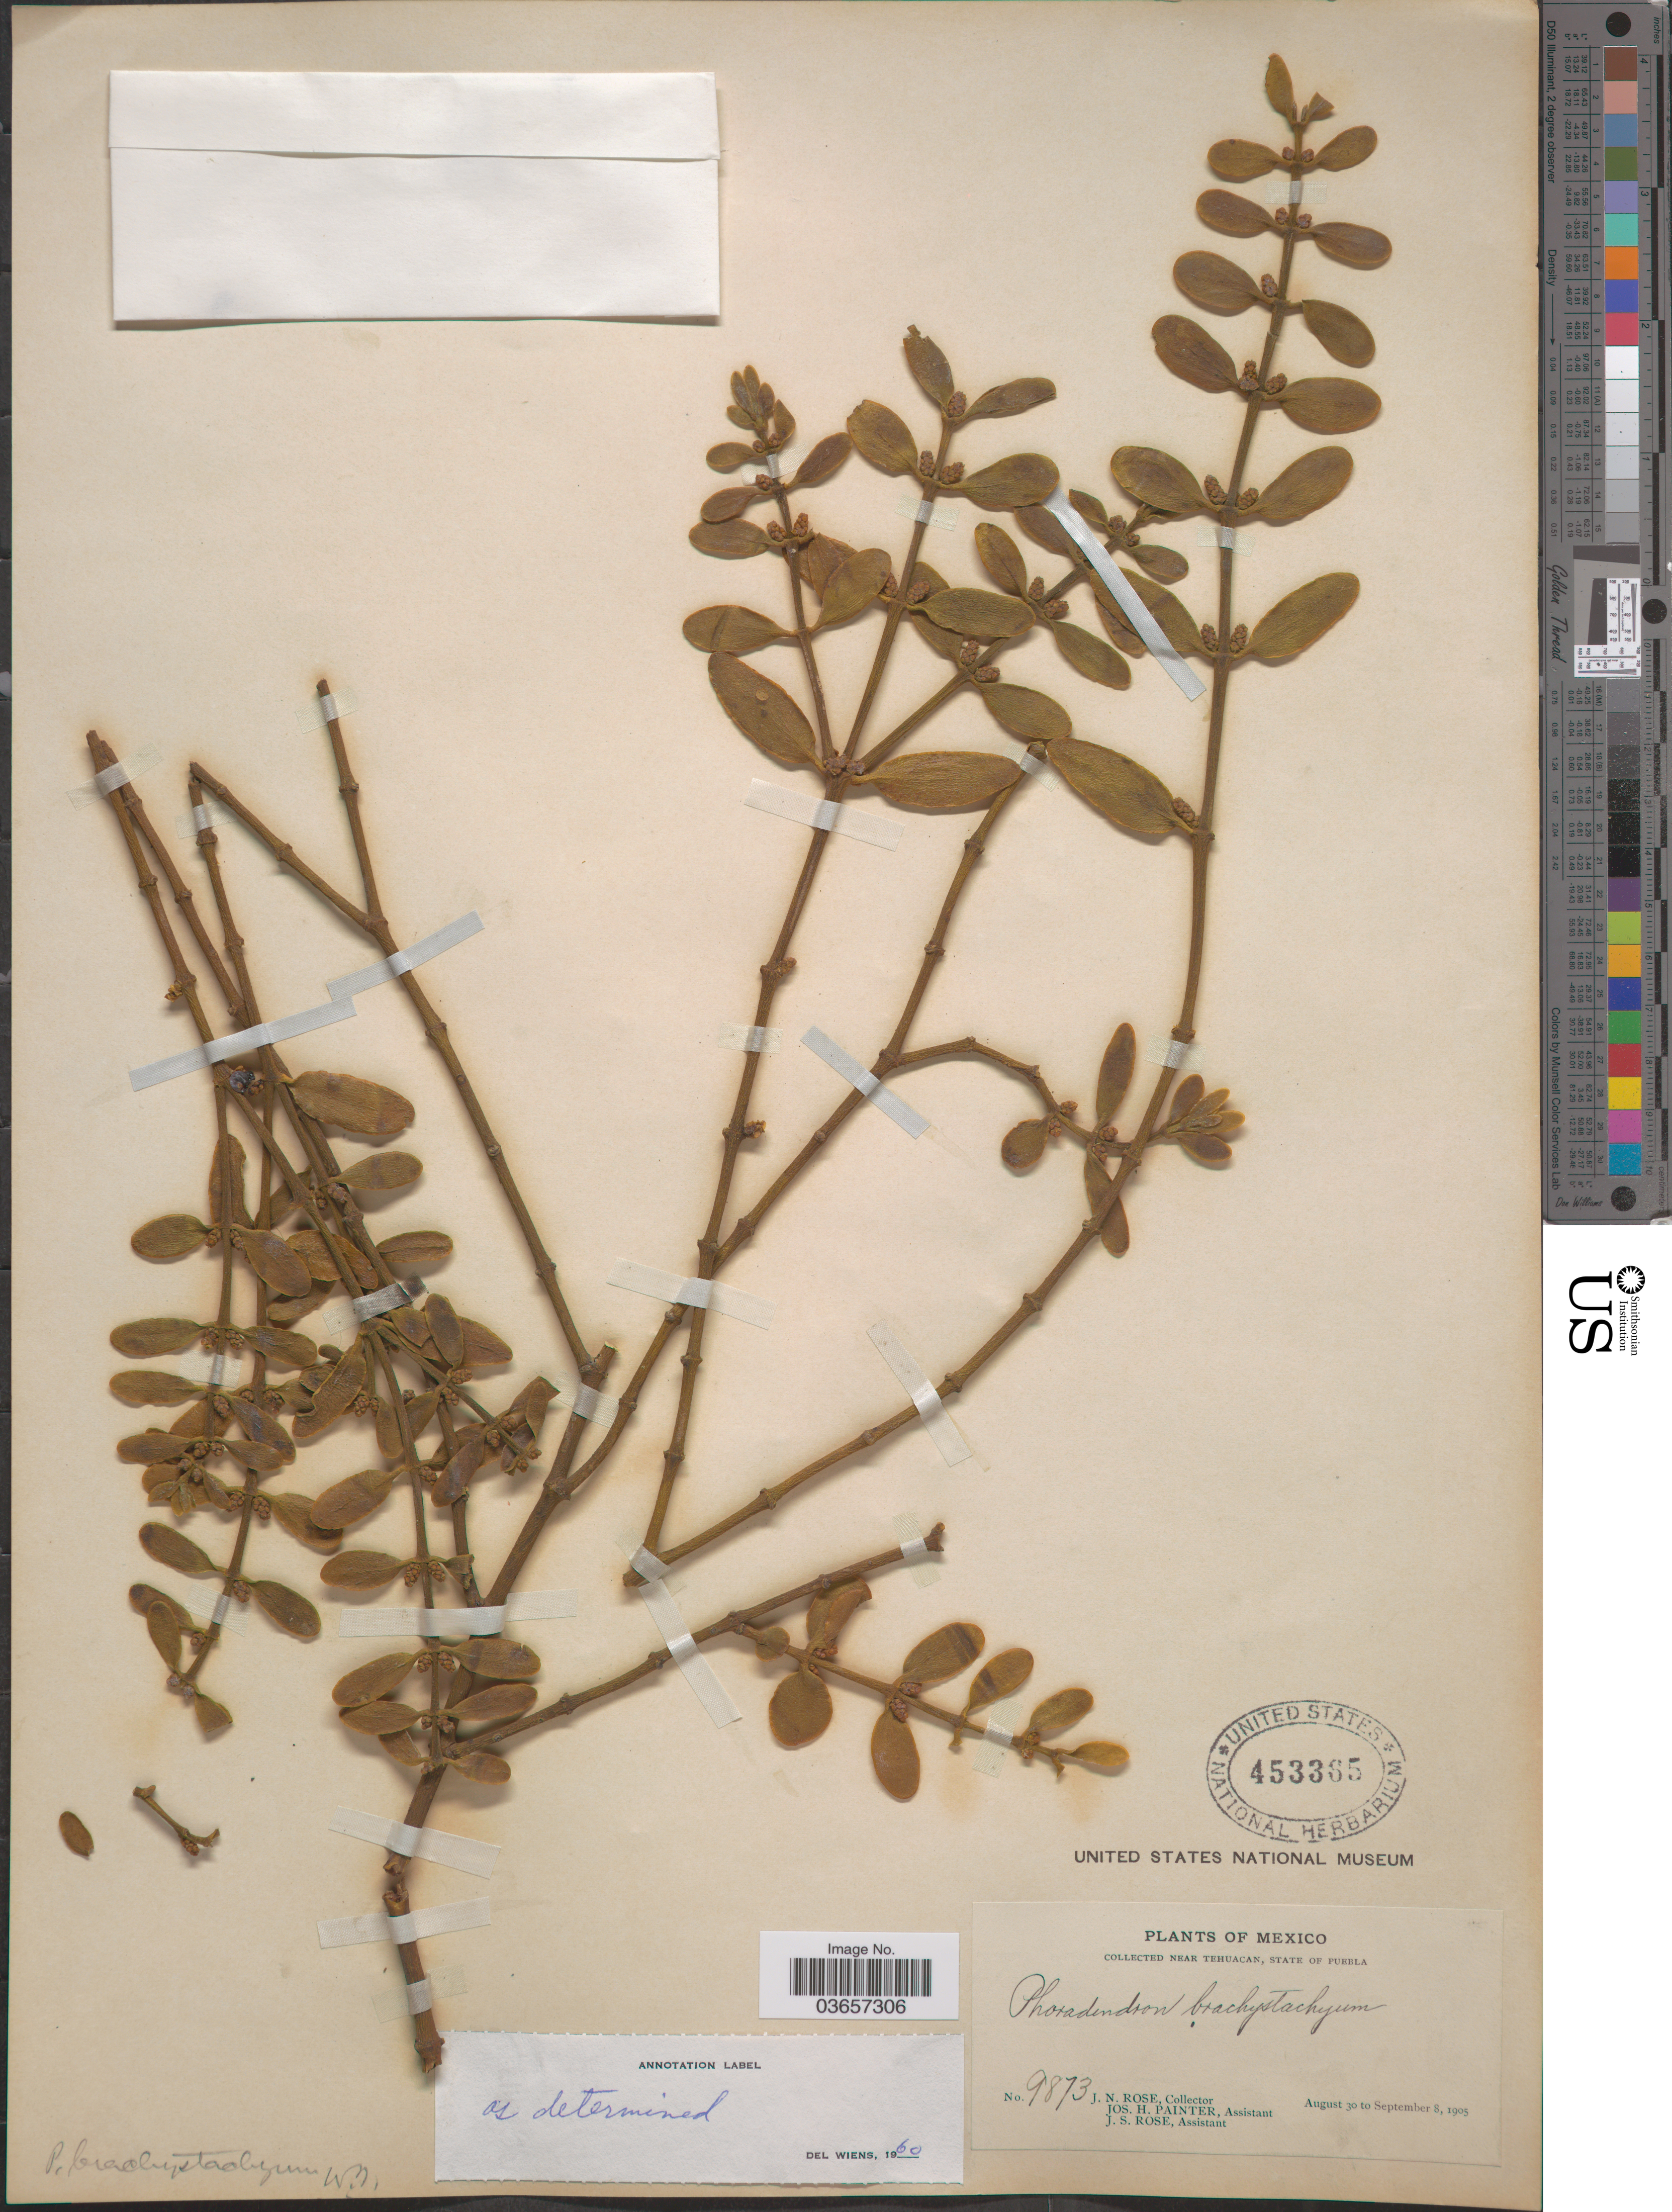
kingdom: Plantae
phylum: Tracheophyta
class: Magnoliopsida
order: Santalales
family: Viscaceae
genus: Phoradendron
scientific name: Phoradendron brachystachyum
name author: (DC.) Oliv.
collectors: J. N. Rose, J. H. Painter & J. S. Rose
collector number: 9873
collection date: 1905-08-30/1905-09-08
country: Mexico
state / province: Puebla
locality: Near Tehuacan.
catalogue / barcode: US 453365